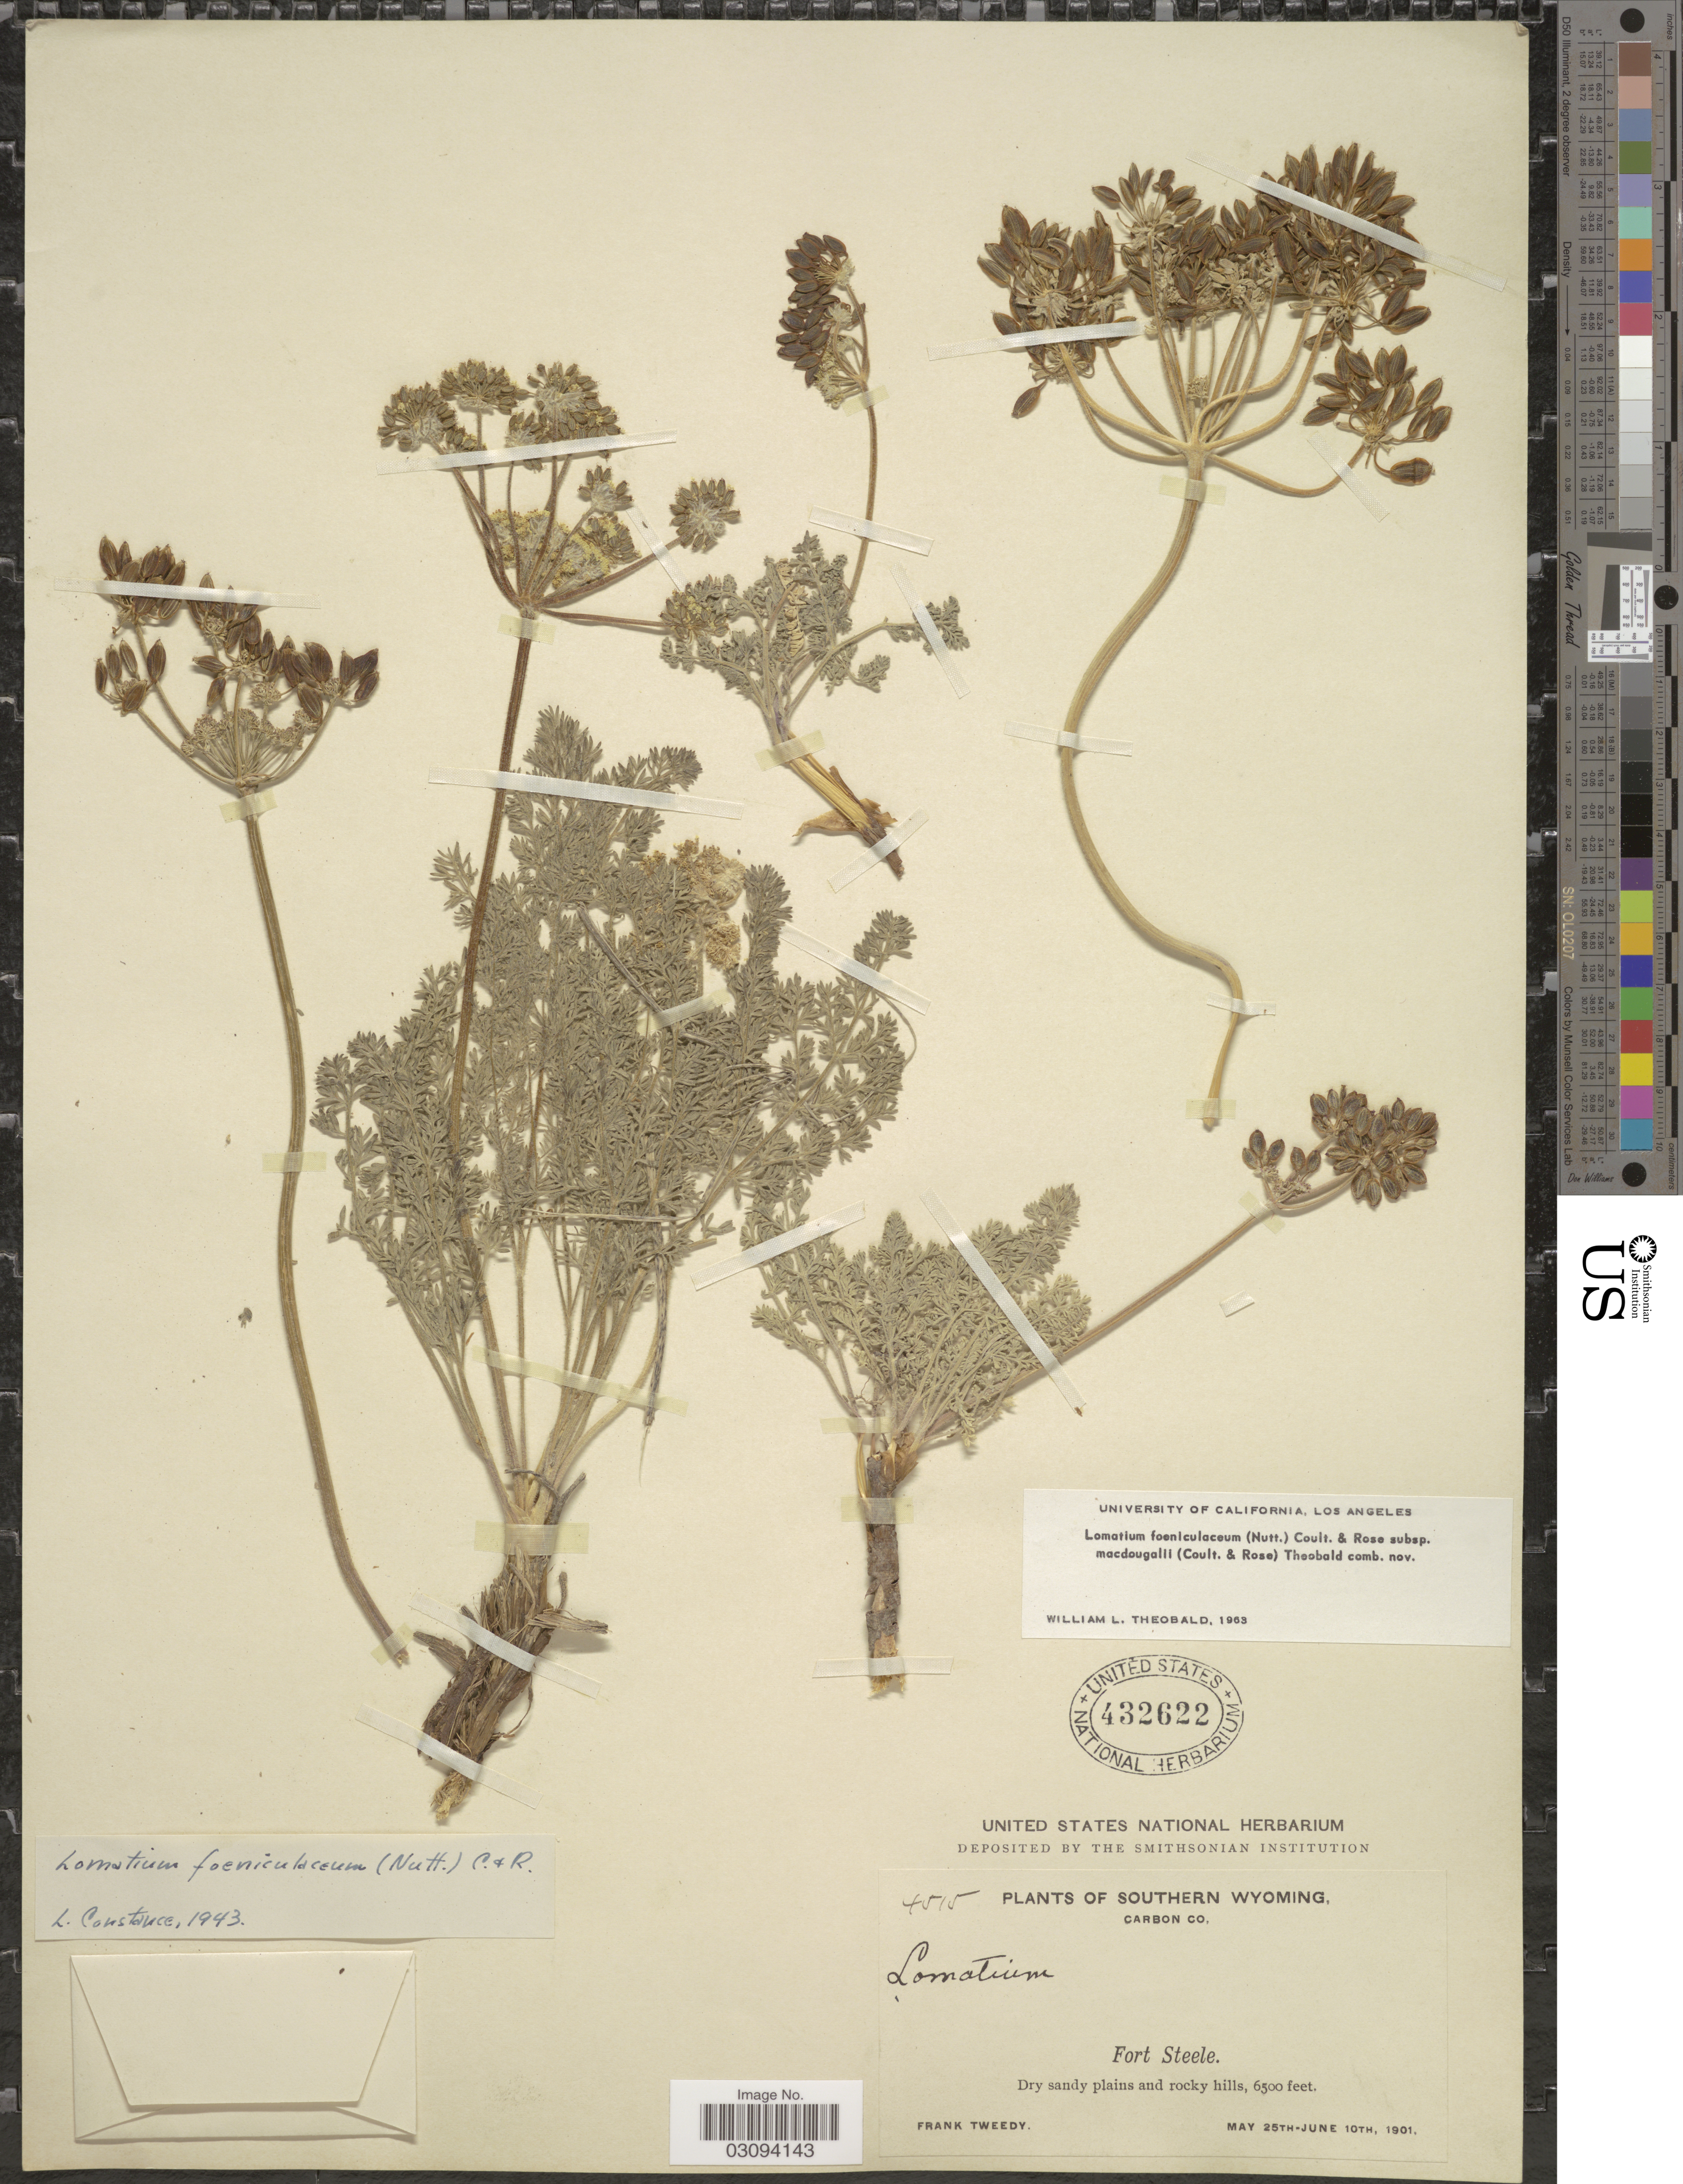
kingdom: Plantae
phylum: Tracheophyta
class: Magnoliopsida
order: Apiales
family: Apiaceae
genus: Lomatium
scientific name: Lomatium foeniculaceum subsp. macdougalii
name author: (J.M. Coult. & Rose) W.L. Theob.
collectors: F. Tweedy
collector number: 4515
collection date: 1901-05-25/1901-06-10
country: United States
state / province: Wyoming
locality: Southern Wyoming. Carbon Co. Fort Steele.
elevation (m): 1981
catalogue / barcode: US 432622